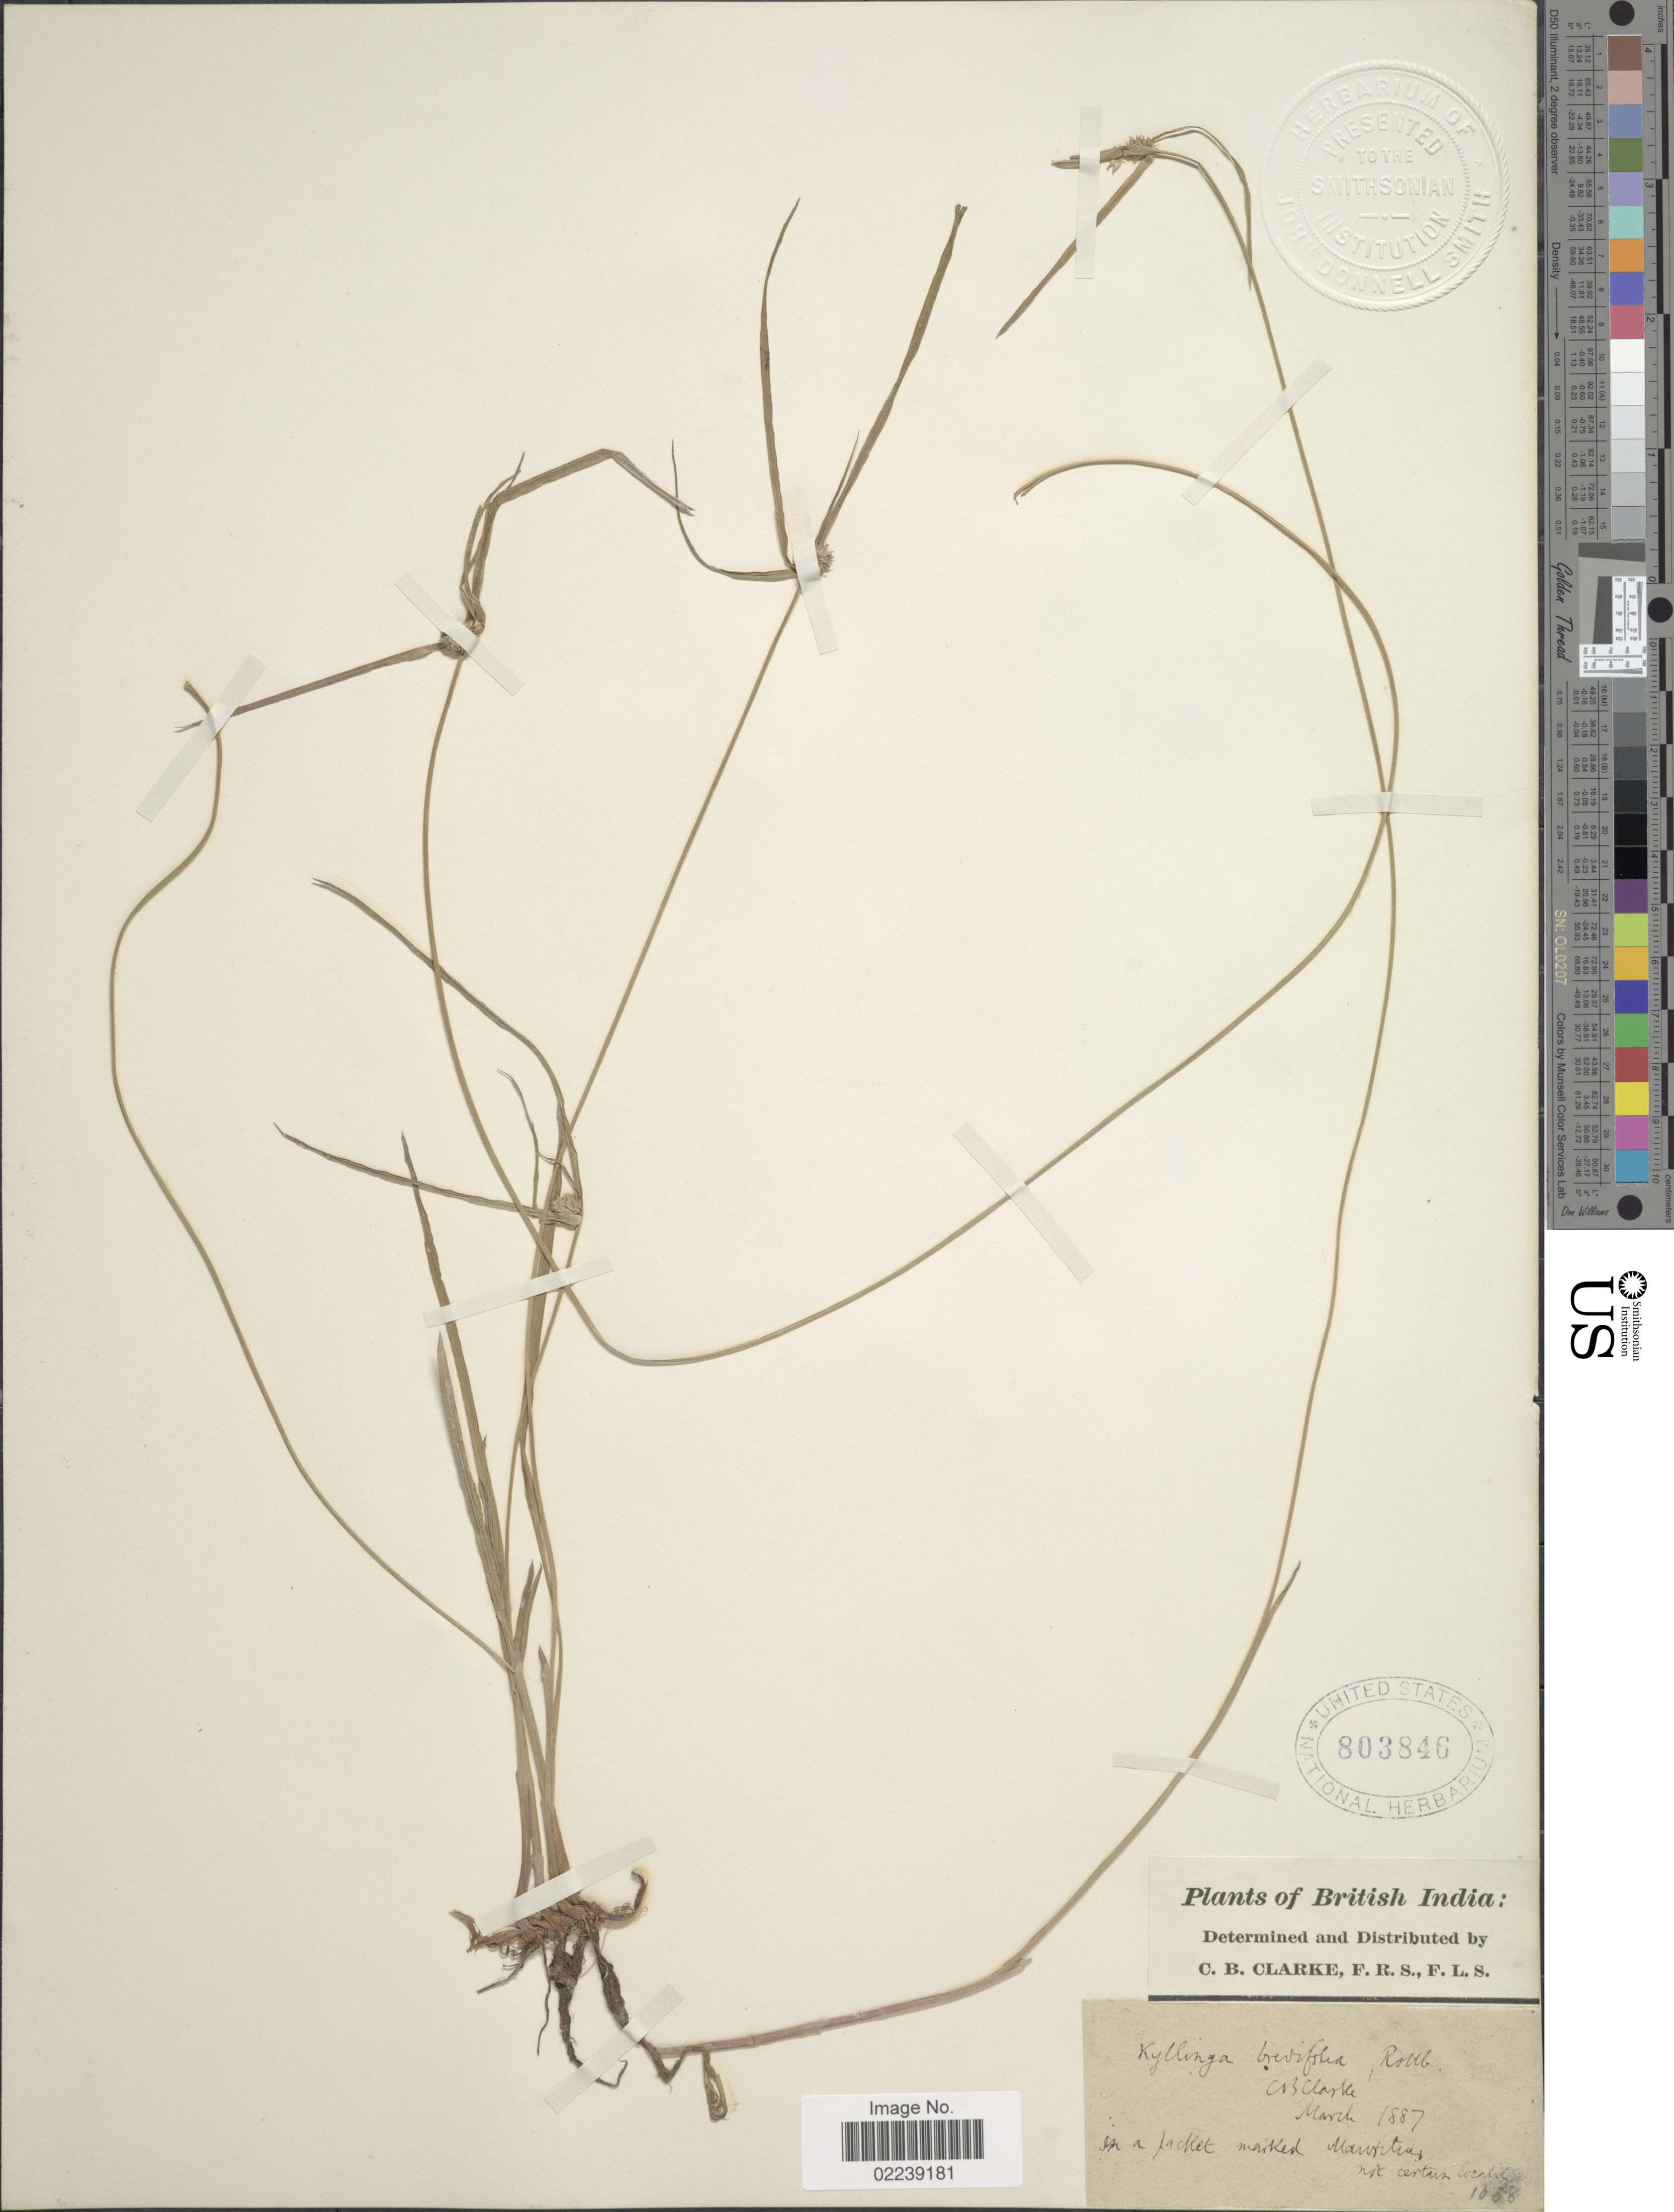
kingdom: Plantae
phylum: Tracheophyta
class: Liliopsida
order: Poales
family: Cyperaceae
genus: Cyperus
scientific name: Cyperus brevifolius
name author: (Rottb.) Hassk.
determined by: Strong, M. T., (US), Smithsonian Institution - National Museum of Natural History (UNITED STATES)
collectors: C. B. Clarke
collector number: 1058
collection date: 1887-03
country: India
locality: Plants of British India label. "In a packet marked Mauritius. Not certain locality"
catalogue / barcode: US 803846